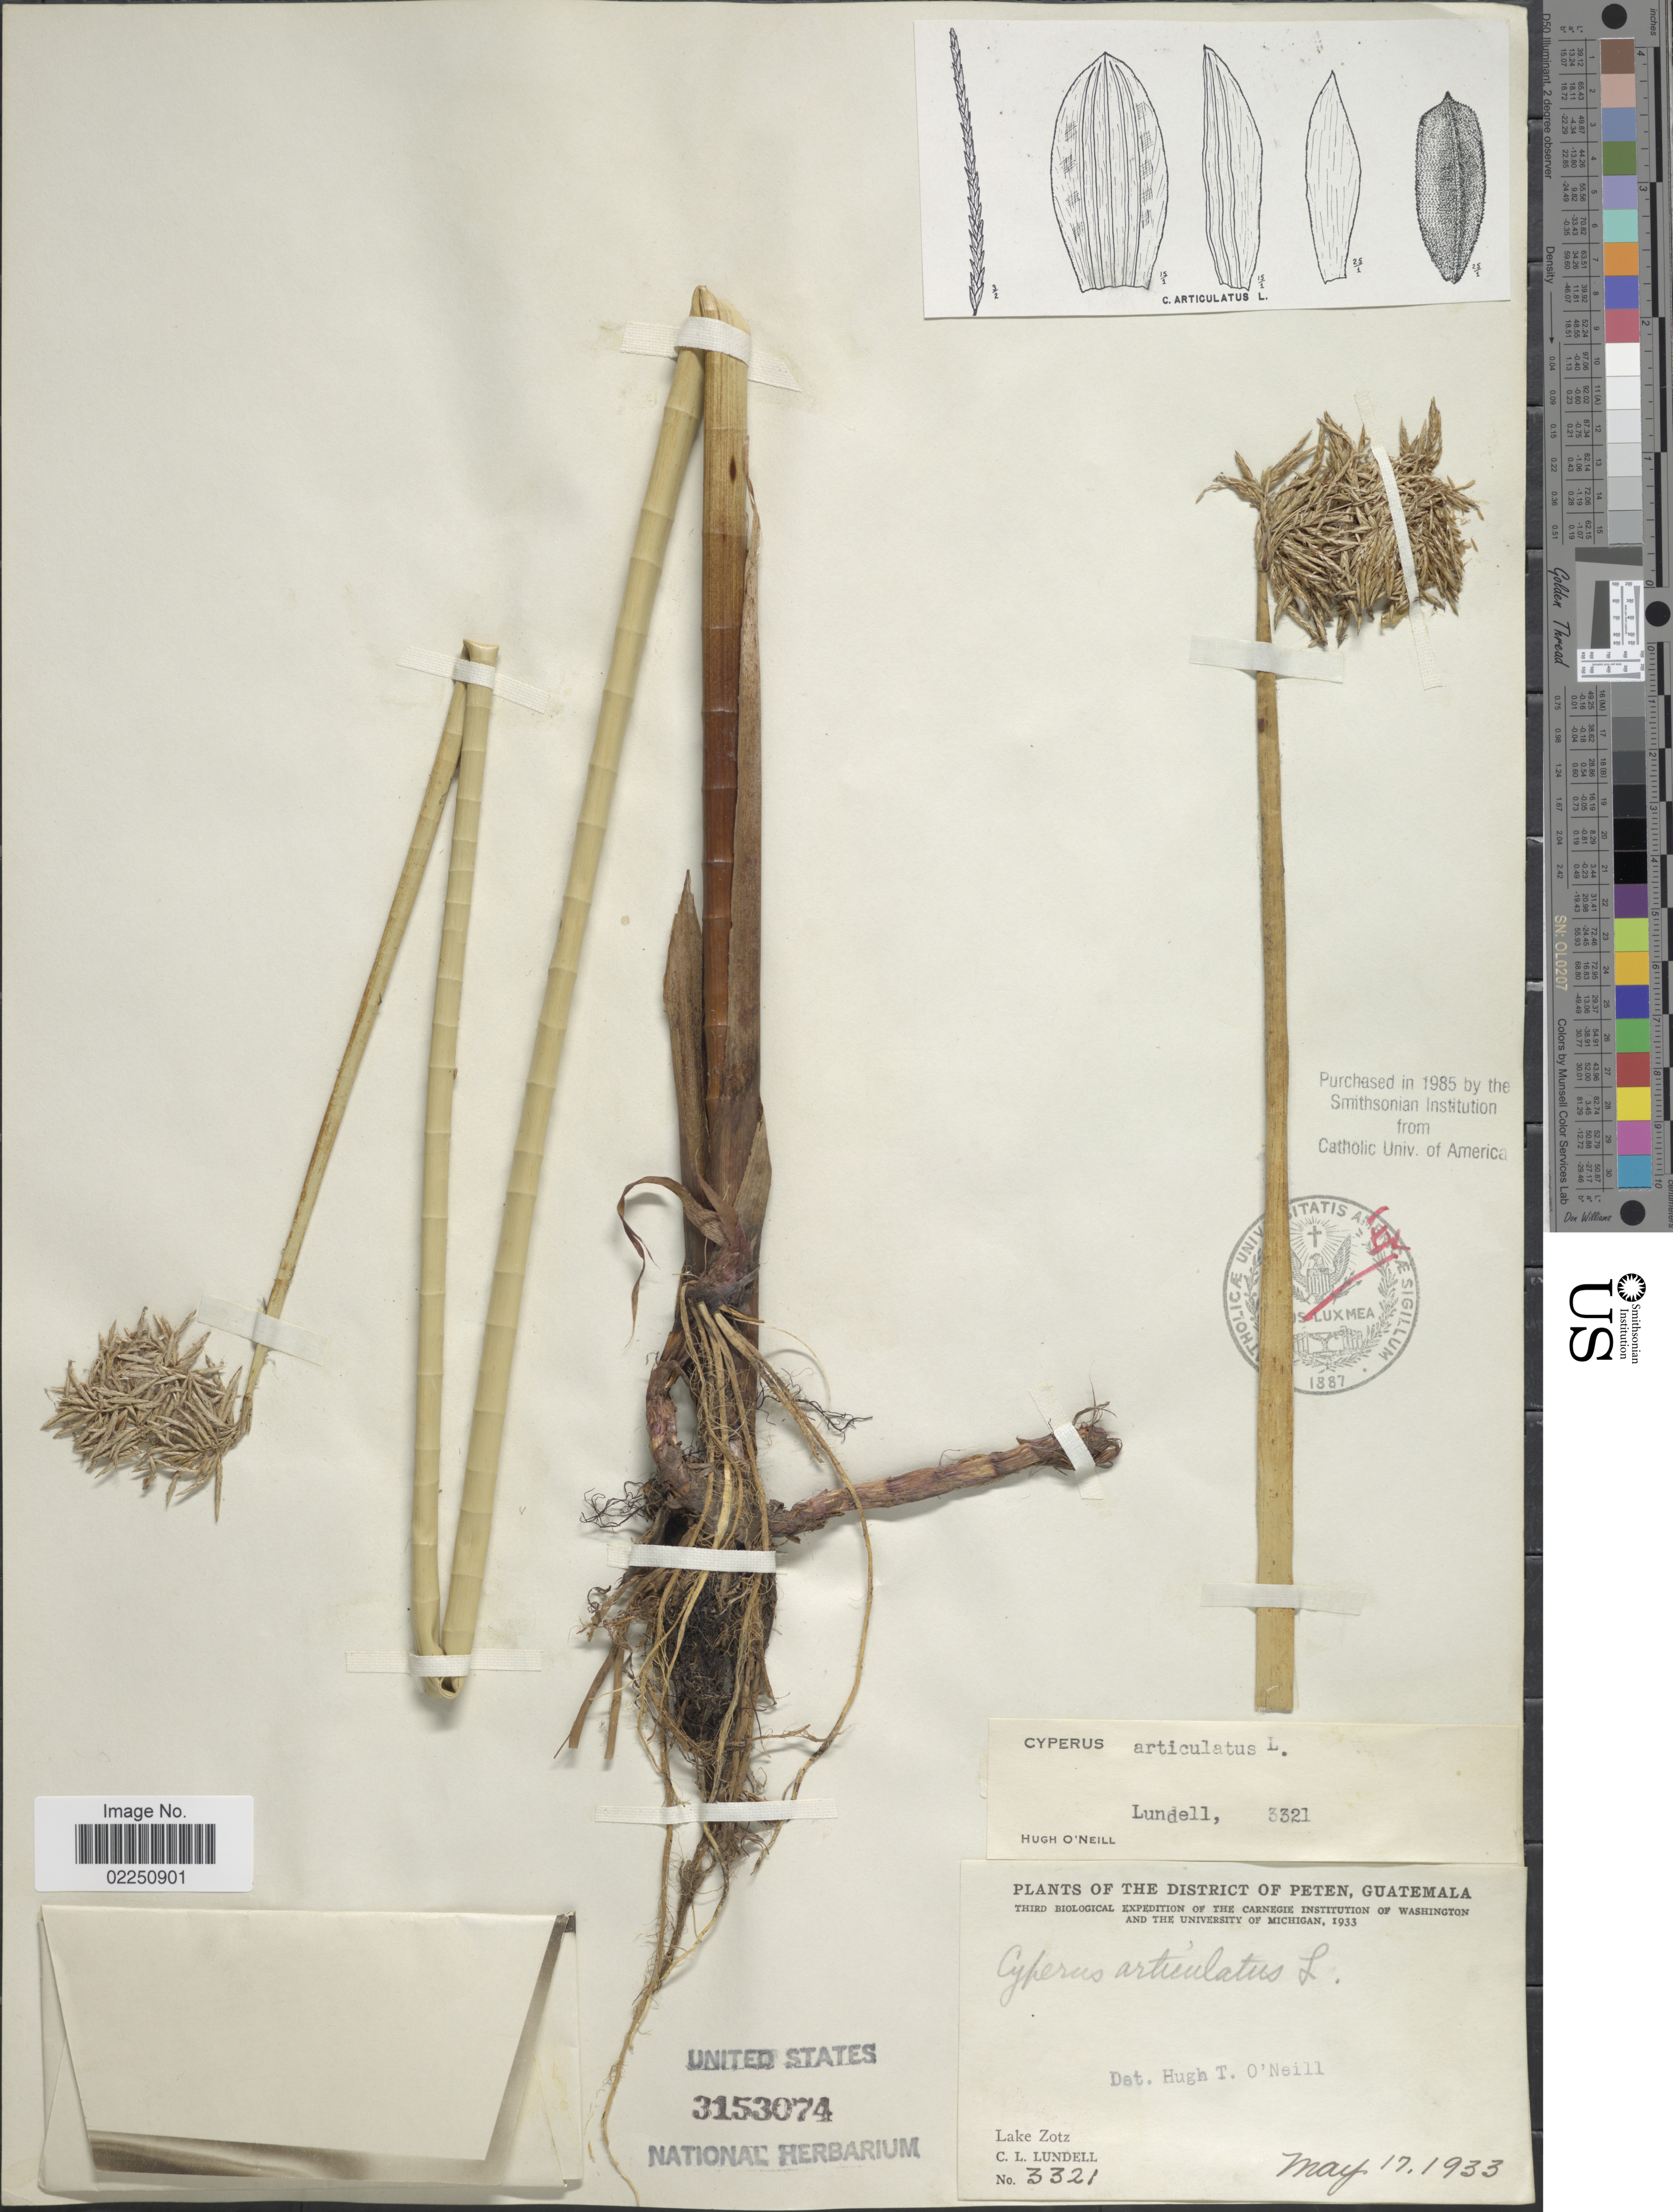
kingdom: Plantae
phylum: Tracheophyta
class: Liliopsida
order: Poales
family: Cyperaceae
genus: Cyperus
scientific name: Cyperus articulatus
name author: L.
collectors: C. L. Lundell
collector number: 3321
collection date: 1933-05-17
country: Guatemala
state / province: El Petén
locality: District of Peten. Lake Zotz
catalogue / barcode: US 3153074